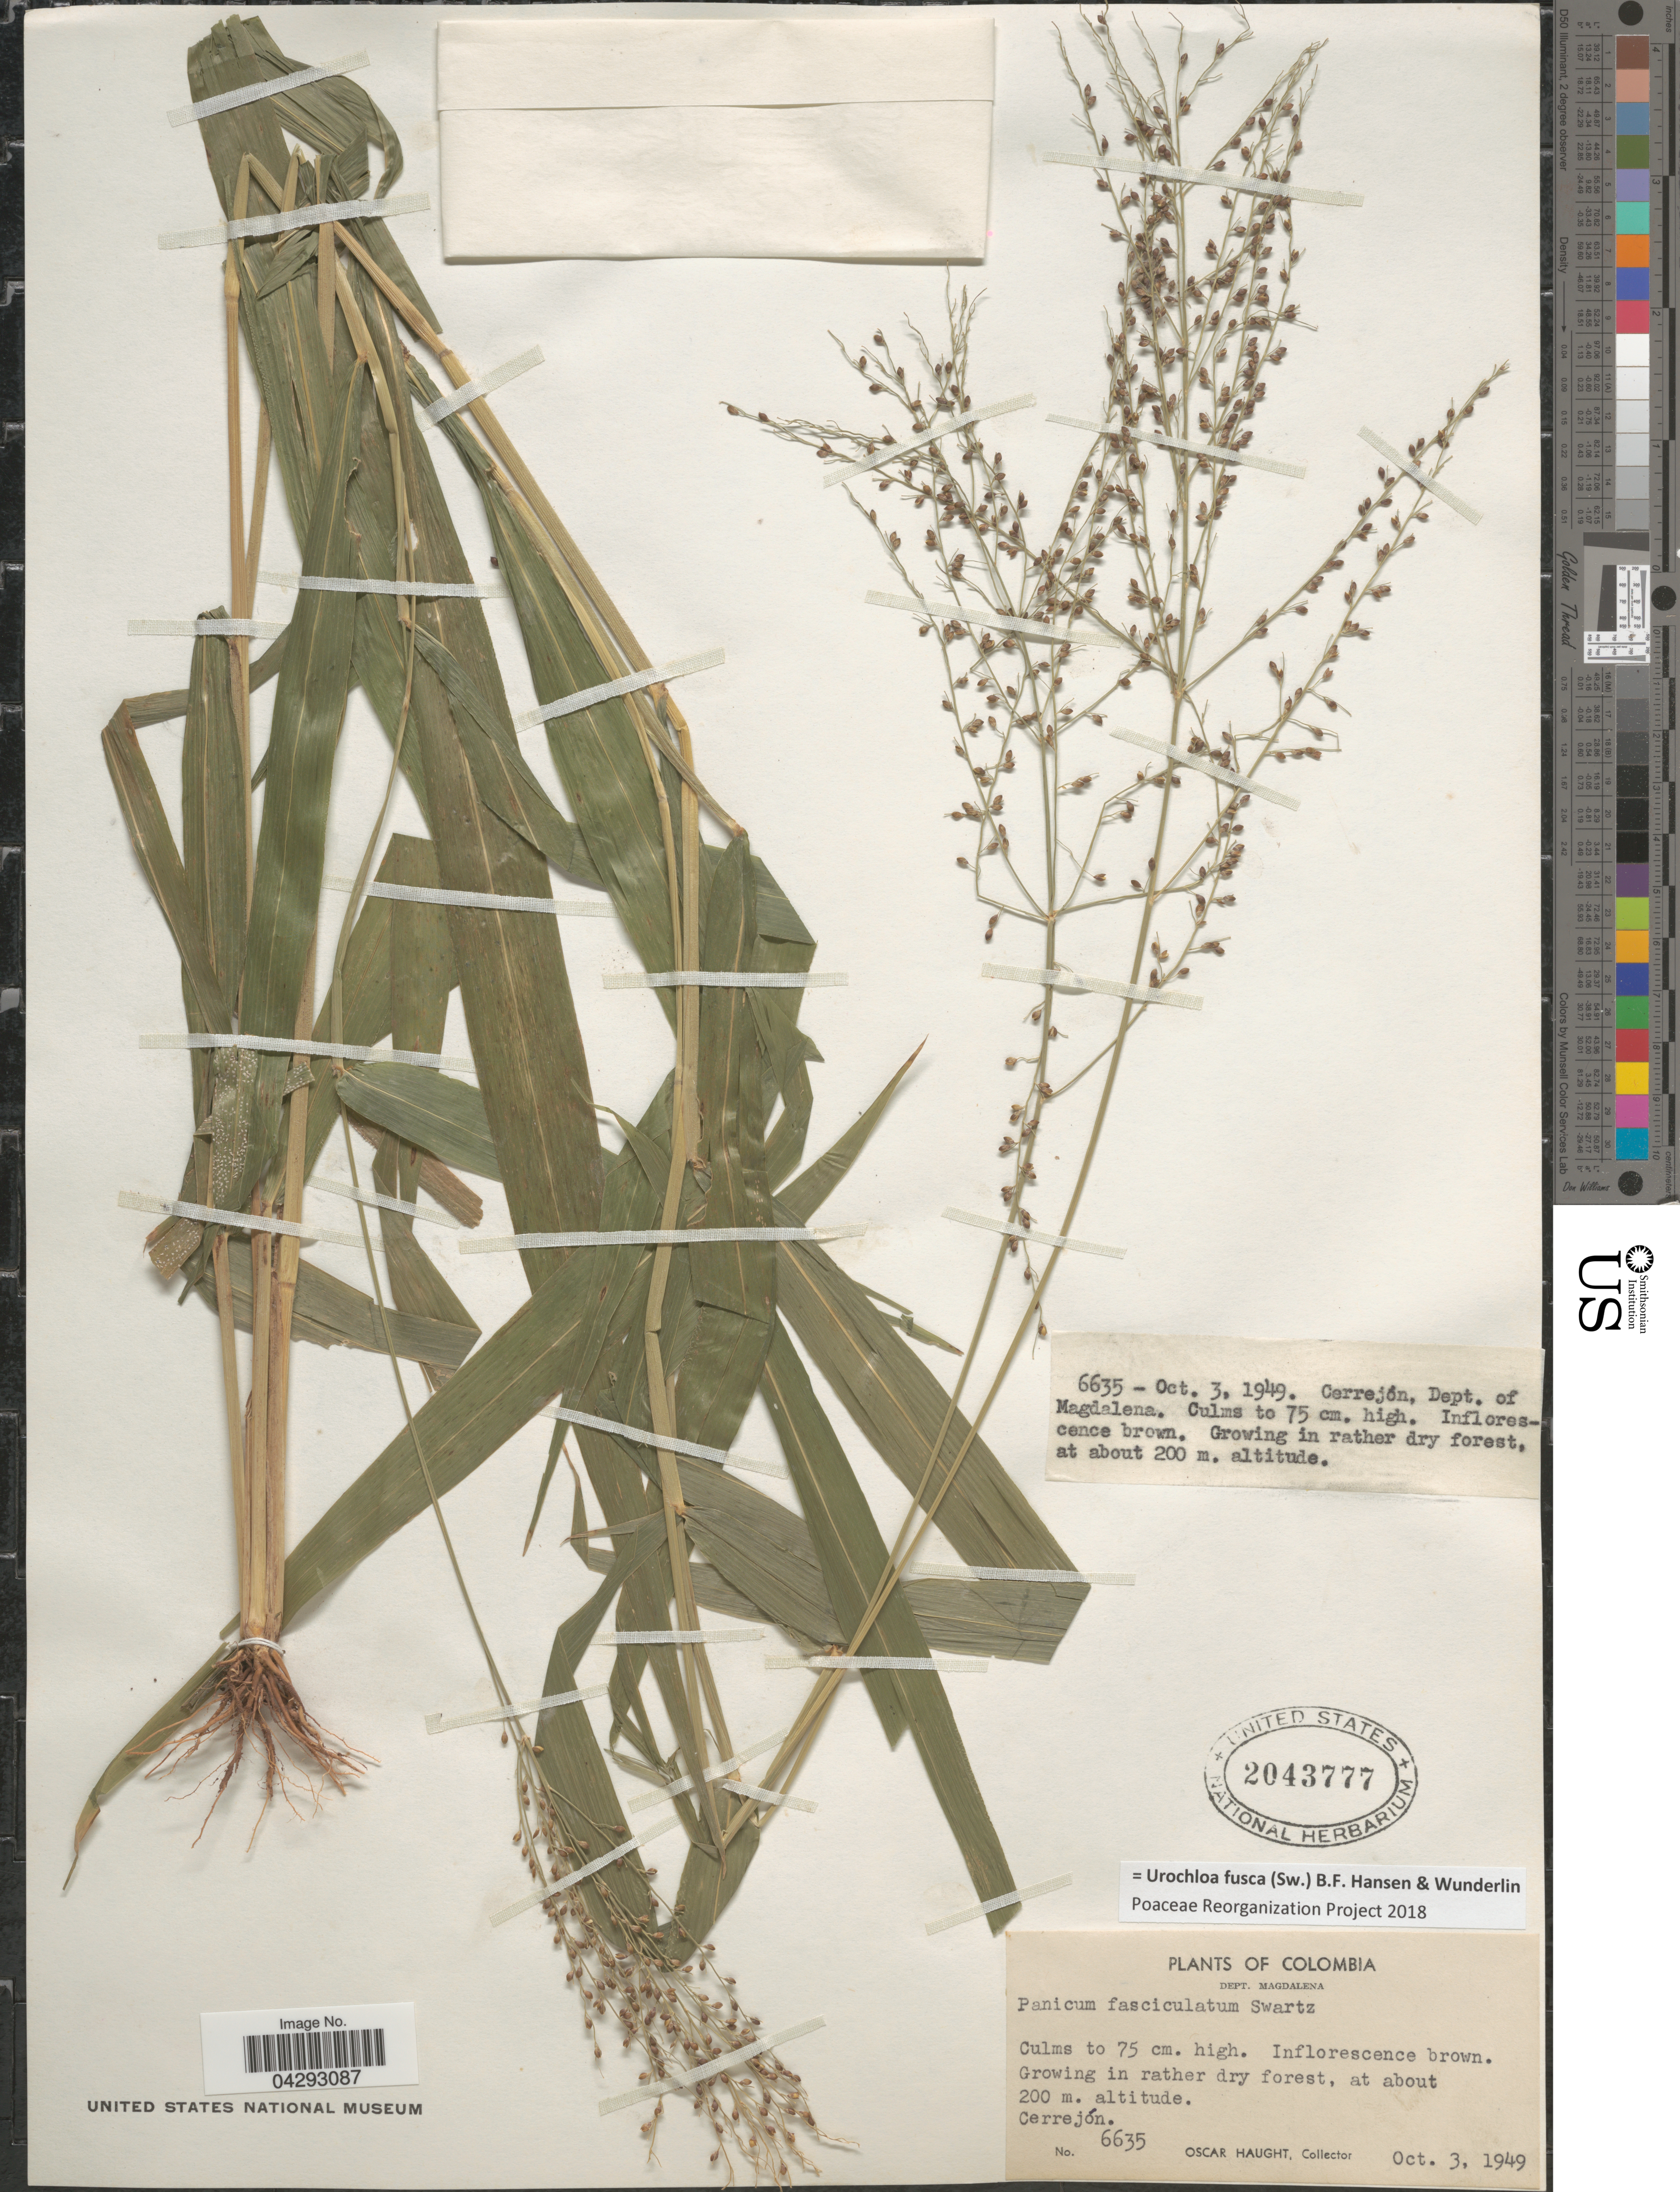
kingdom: Plantae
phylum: Tracheophyta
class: Liliopsida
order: Poales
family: Poaceae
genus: Urochloa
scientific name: Urochloa fusca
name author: (Sw.) B.F. Hansen & Wunderlin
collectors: O. L. Haught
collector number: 6635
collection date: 1949-10-03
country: Colombia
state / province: Magdalena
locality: Dept. Magdalena. Growing in rather dry forest. Cerrejón.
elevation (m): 200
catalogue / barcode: US 2043777